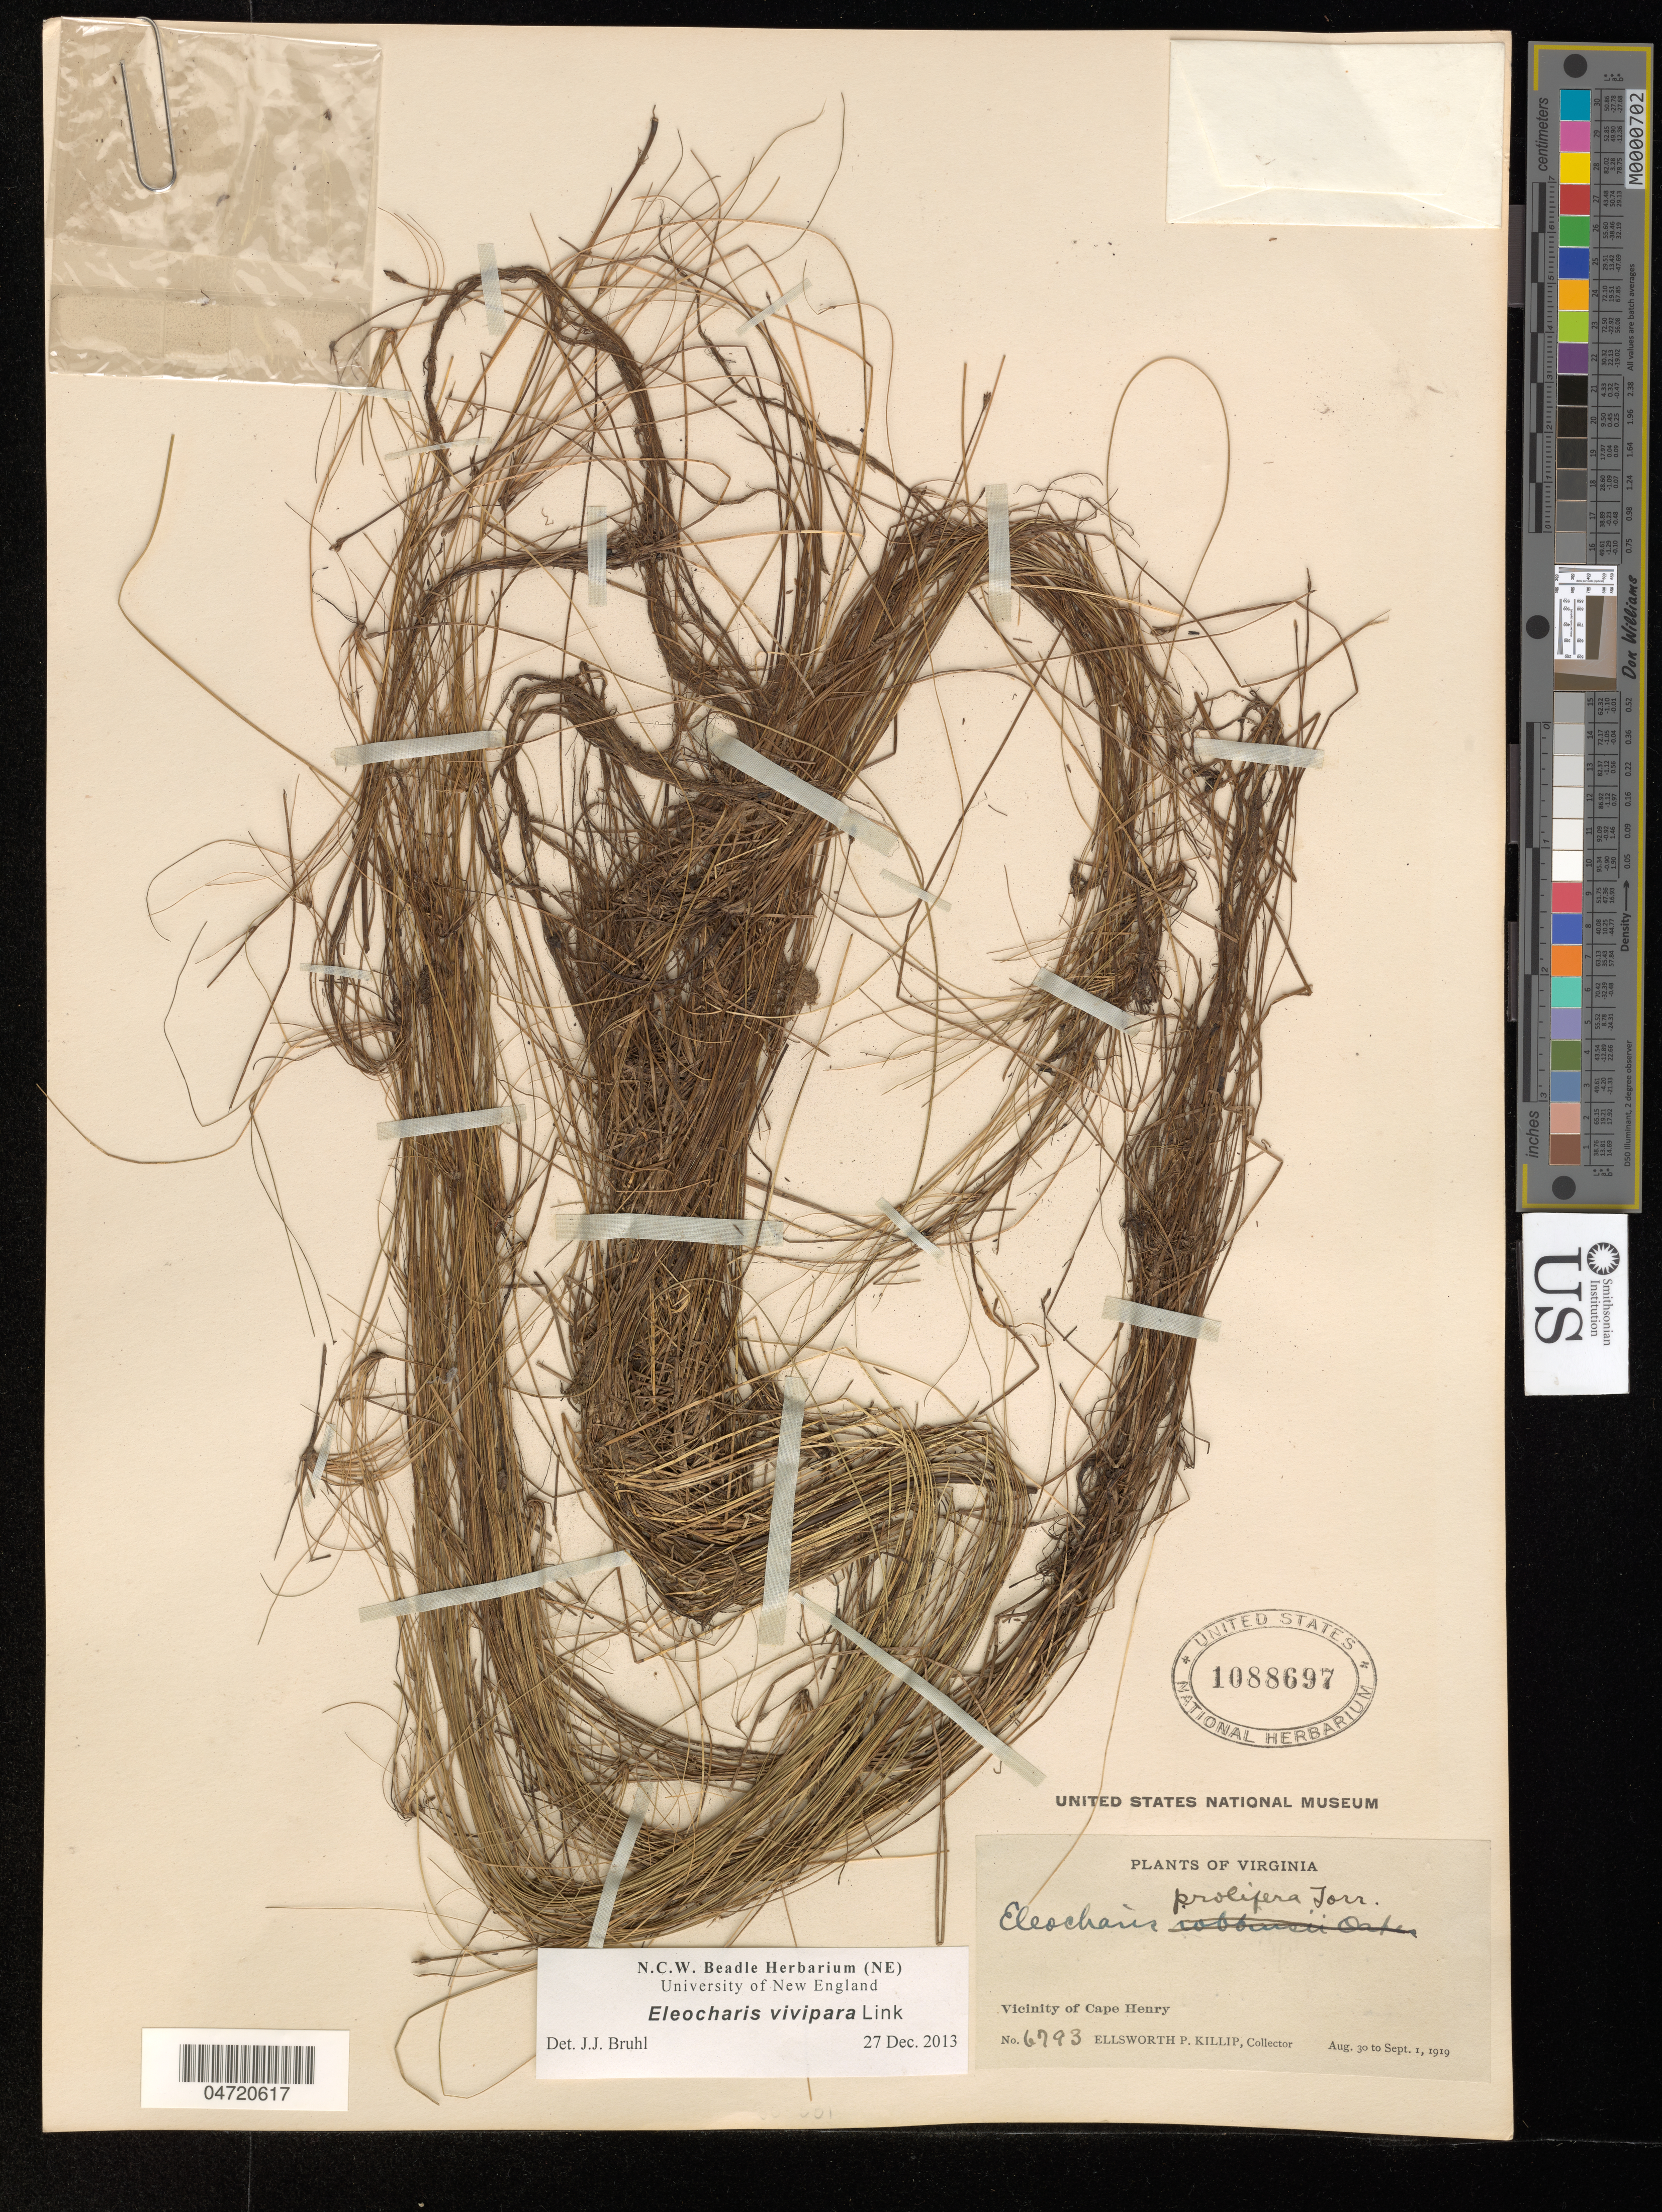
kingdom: Plantae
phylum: Tracheophyta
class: Liliopsida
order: Poales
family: Cyperaceae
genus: Eleocharis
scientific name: Eleocharis vivipara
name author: Link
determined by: Bruhl, J. J., (NE), University of New England (AUSTRALIA)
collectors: E. P. Killip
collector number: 6793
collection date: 1919-08-30/1919-09-01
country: United States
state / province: Virginia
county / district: City of Virginia Beach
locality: Vicinity of Cape Henry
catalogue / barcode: US 1088697